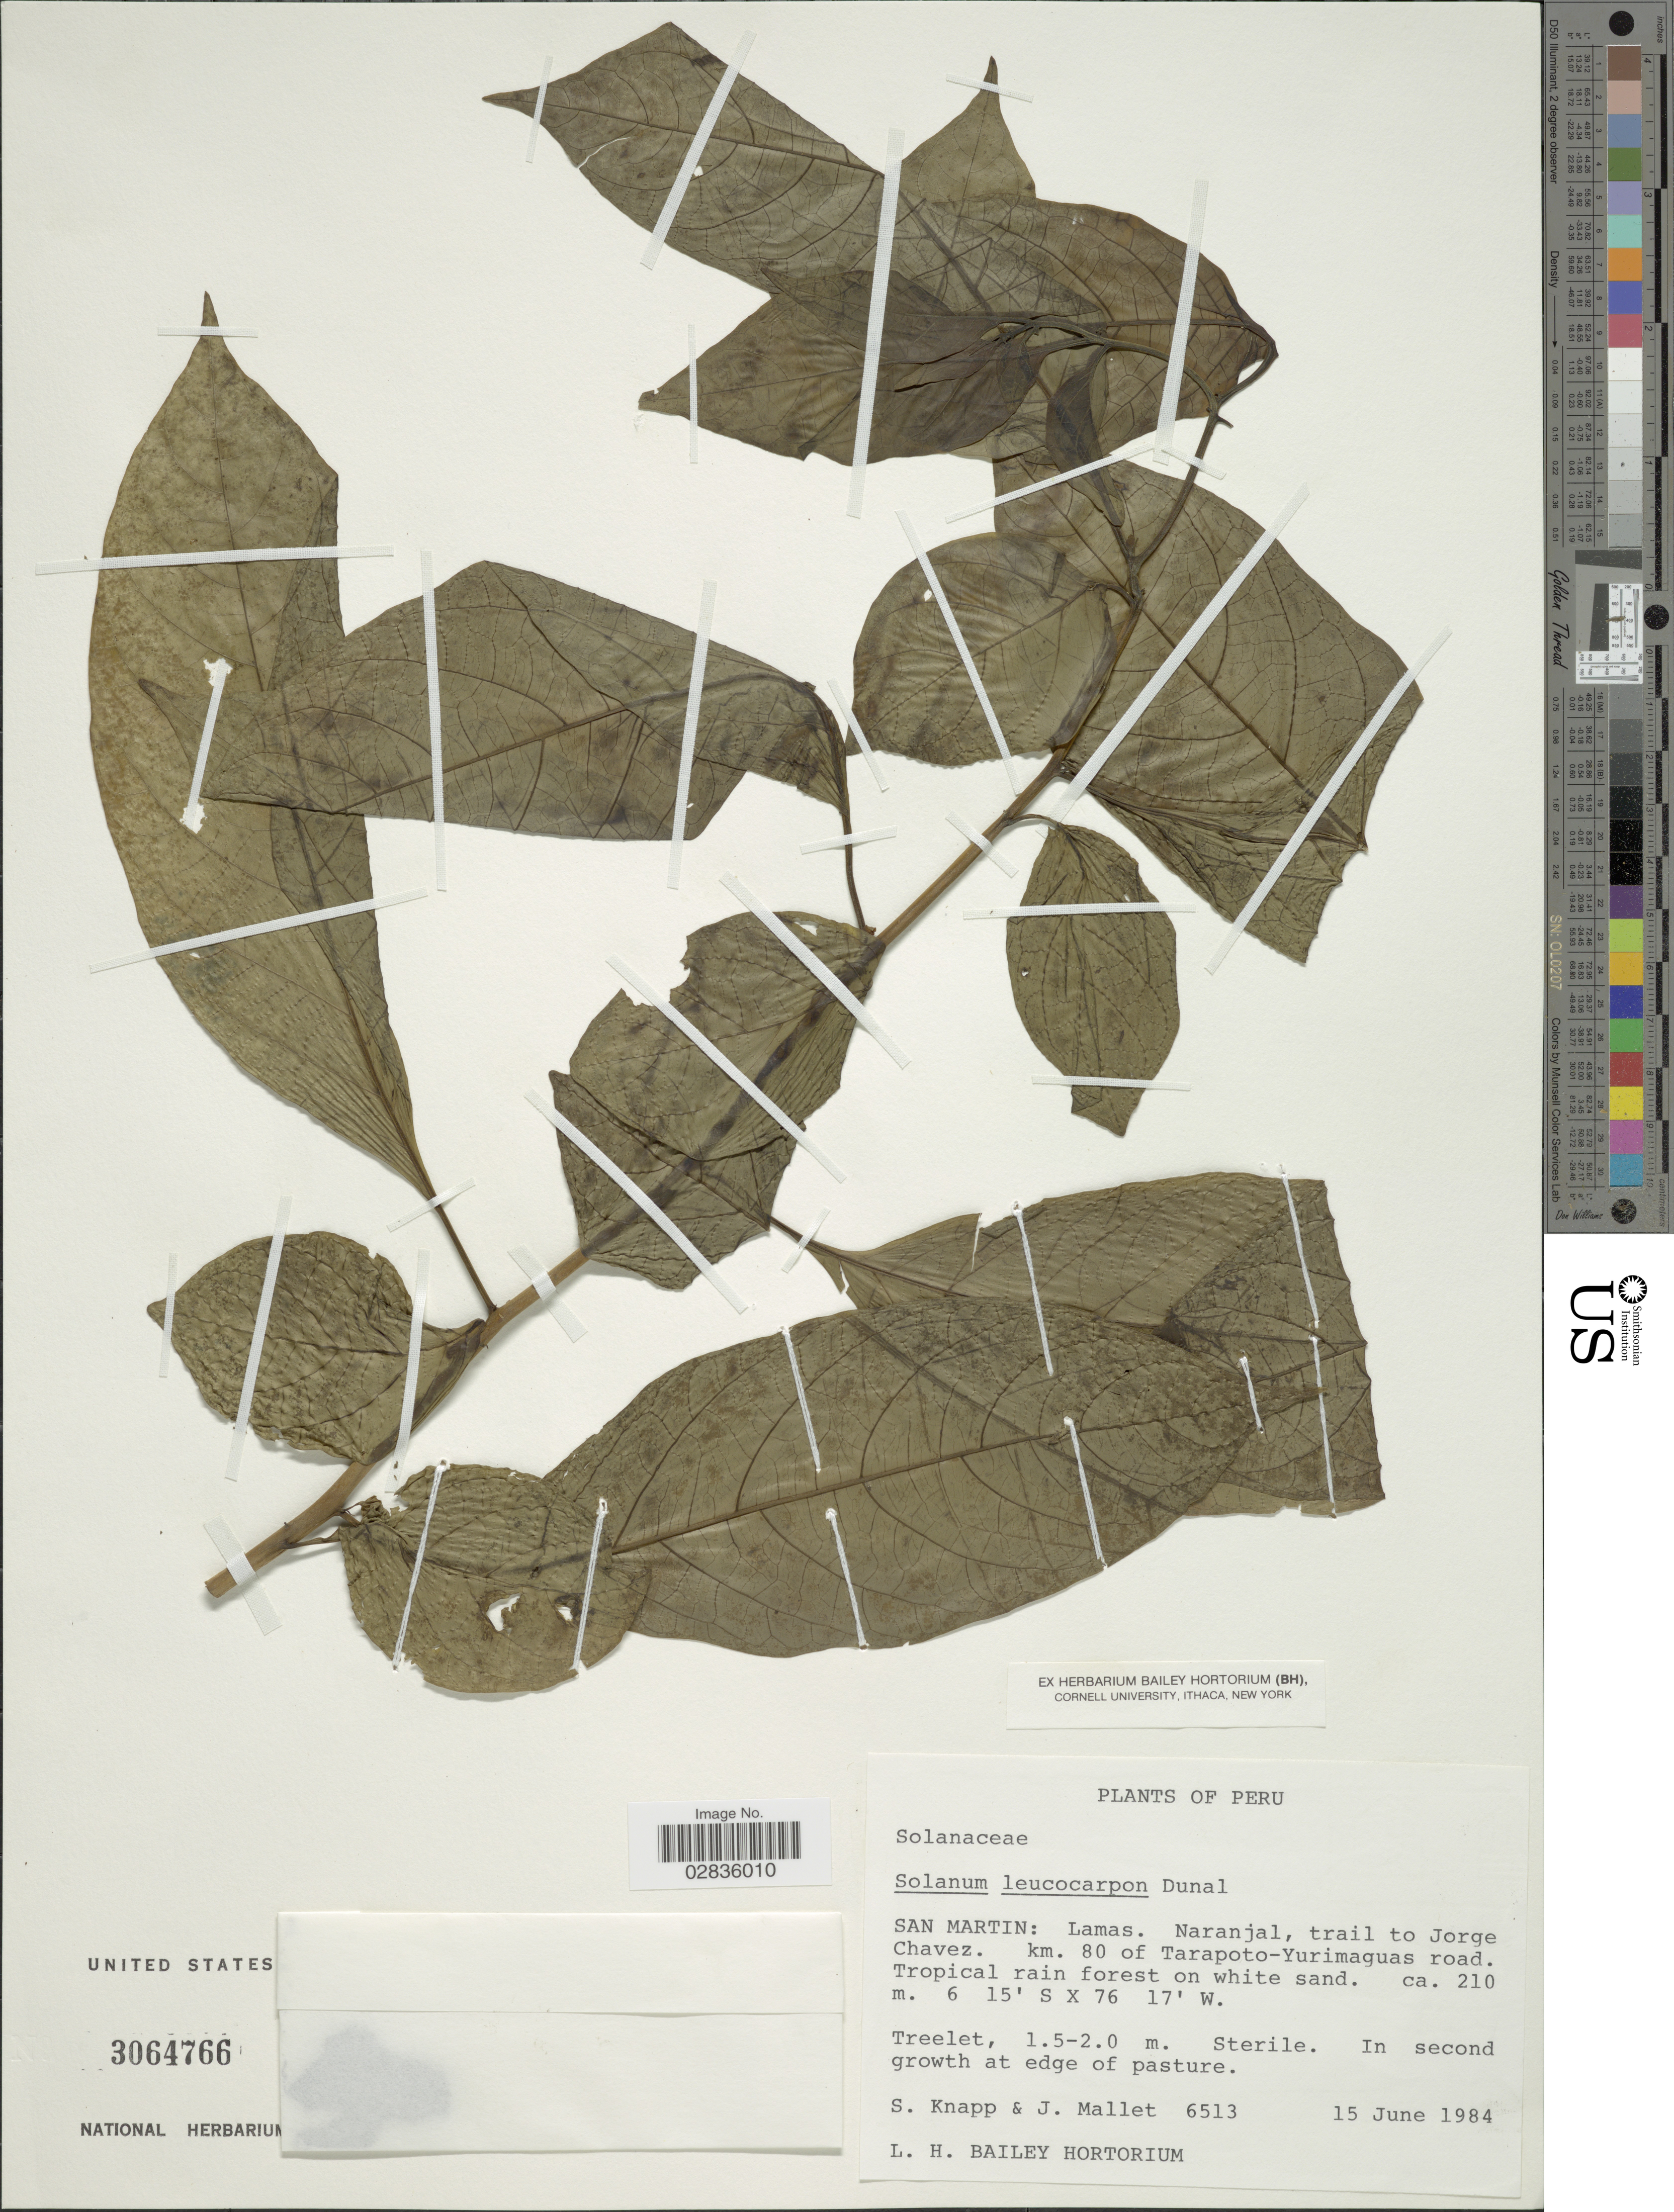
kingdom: Plantae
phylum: Tracheophyta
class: Magnoliopsida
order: Solanales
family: Solanaceae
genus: Solanum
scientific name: Solanum leucocarpon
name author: Dunal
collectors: S. Knapp & J. Mallet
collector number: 6513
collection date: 1984-06-15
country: Peru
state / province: San Martín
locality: Lamas. Naranjal, trail to Jorge Chavez. km. 80 of Tarapato-Yurimaguas road.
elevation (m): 210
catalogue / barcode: US 3064766